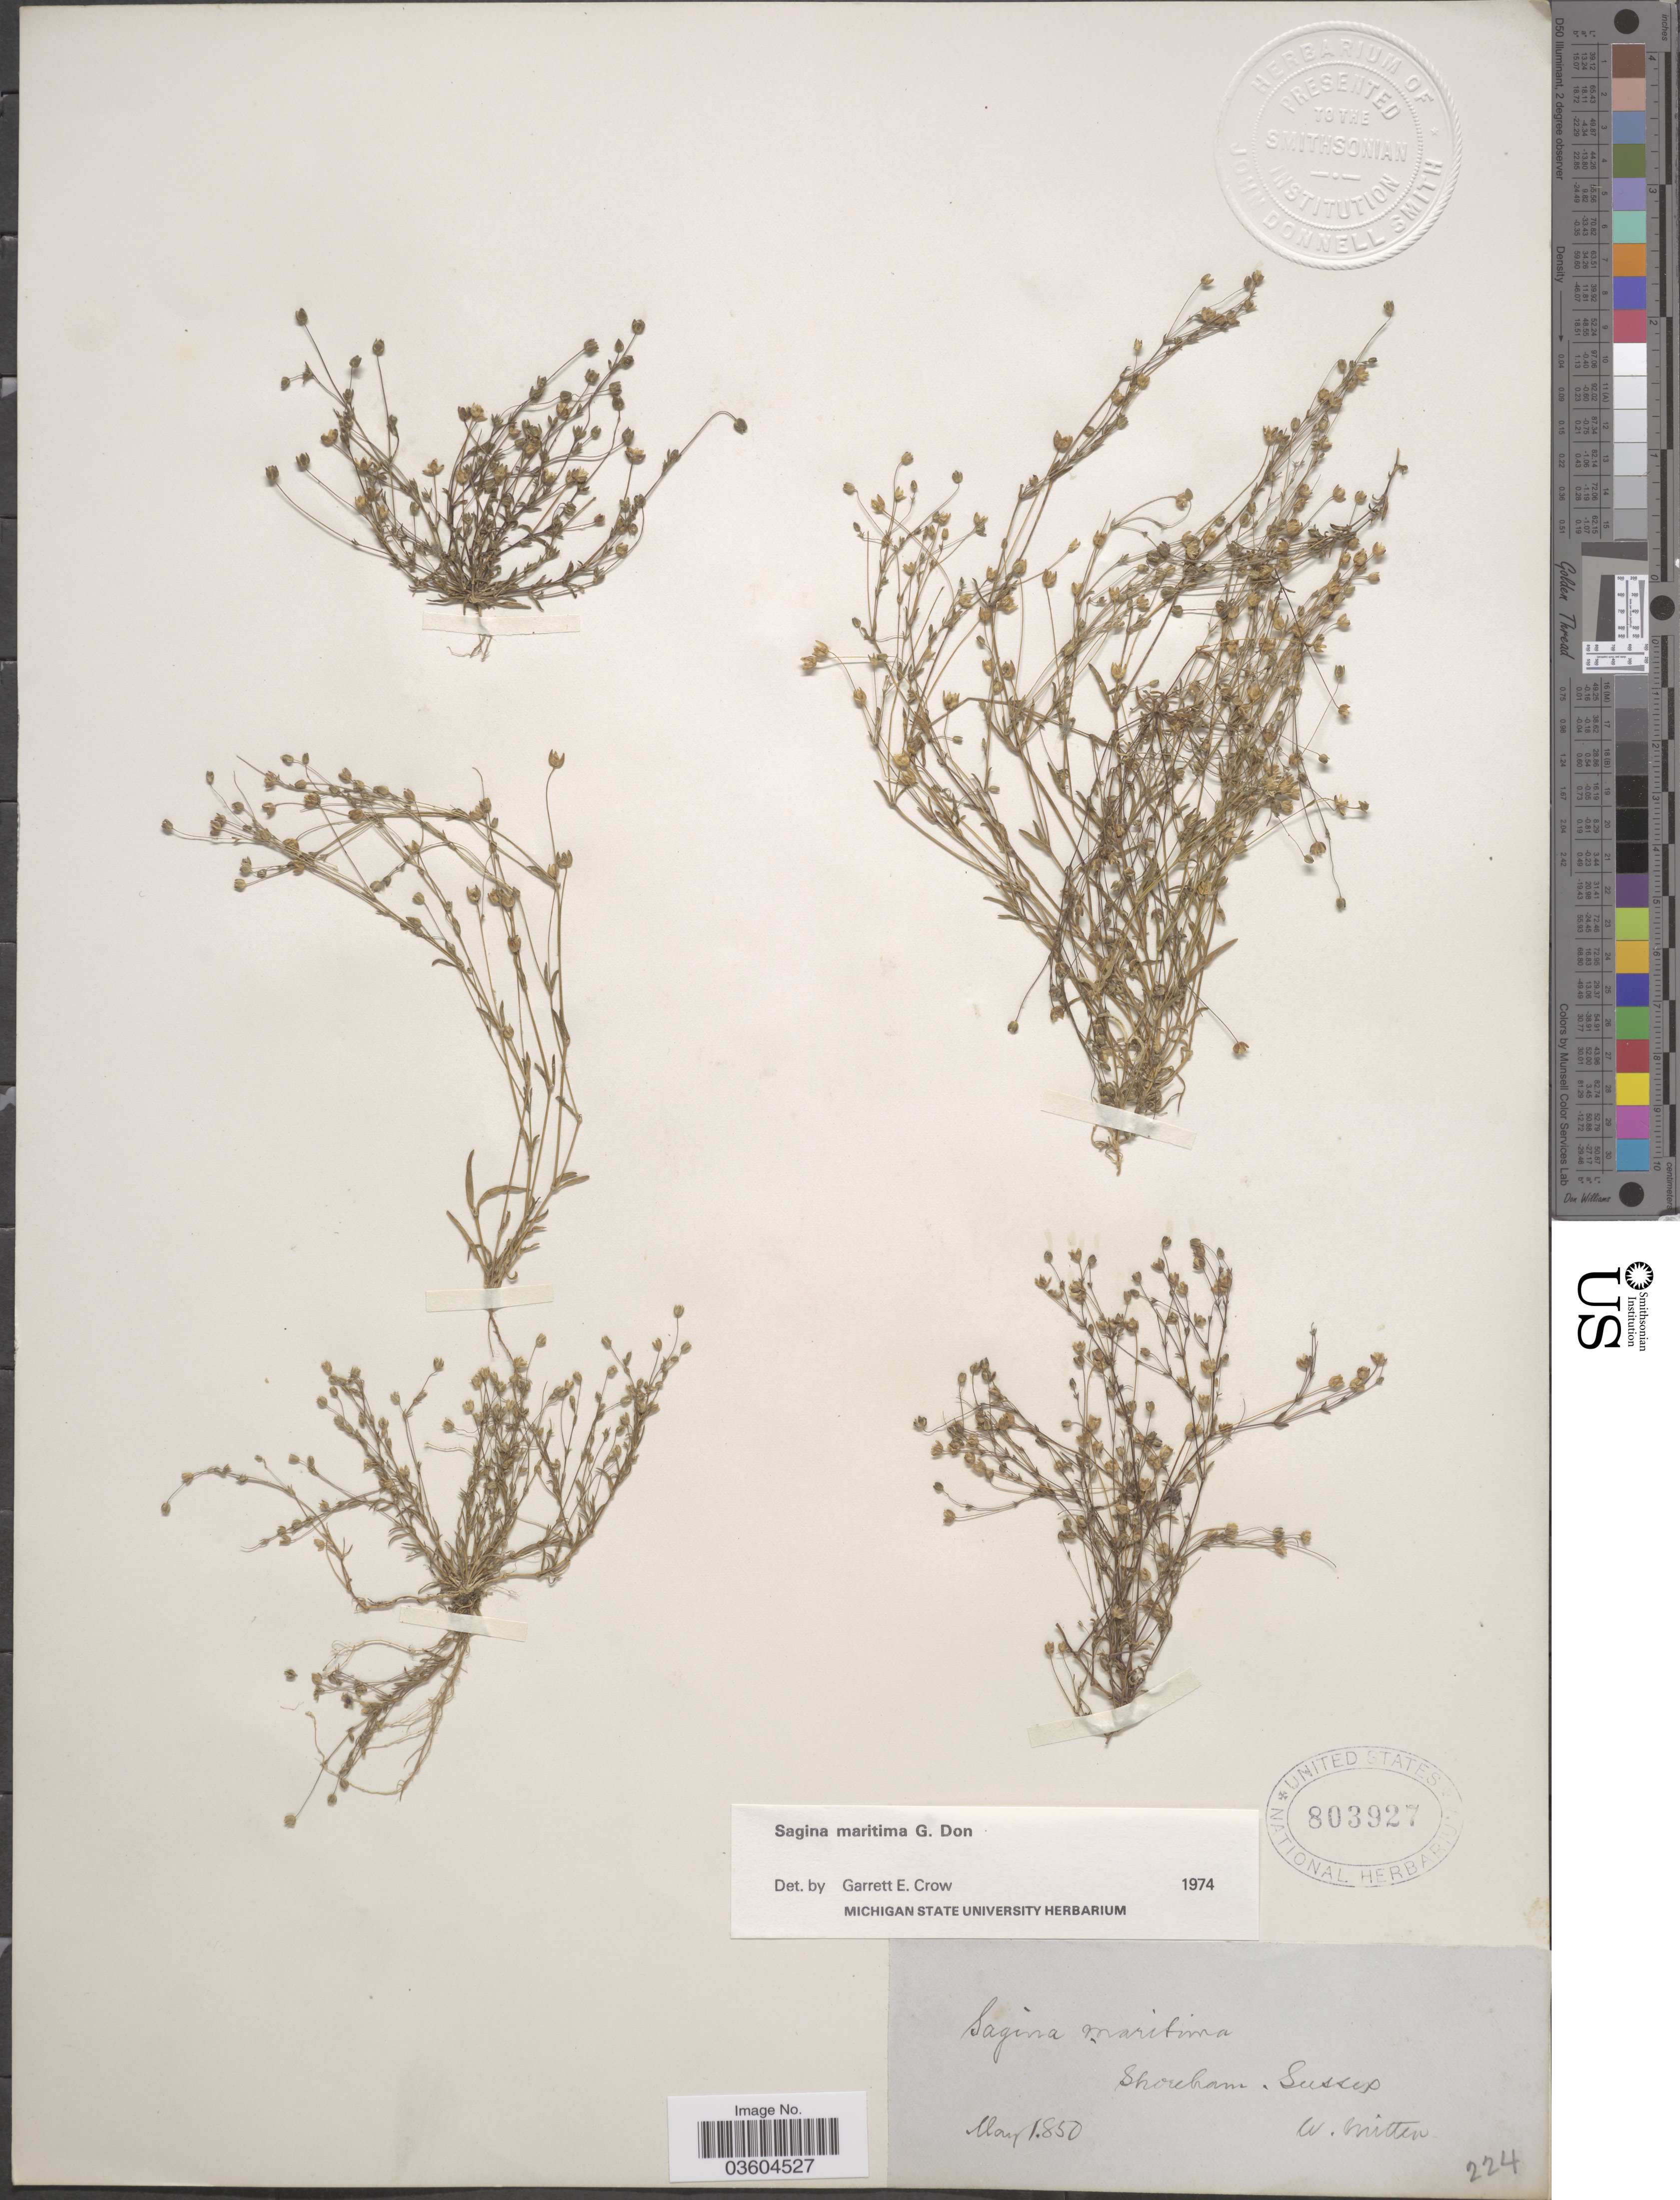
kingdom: Plantae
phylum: Tracheophyta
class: Magnoliopsida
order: Caryophyllales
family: Caryophyllaceae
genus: Sagina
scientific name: Sagina maritima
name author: G. Don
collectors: W. Mitten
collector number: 224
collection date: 1850-05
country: United Kingdom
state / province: England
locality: Shoreham. Sussex.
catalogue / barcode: US 803927